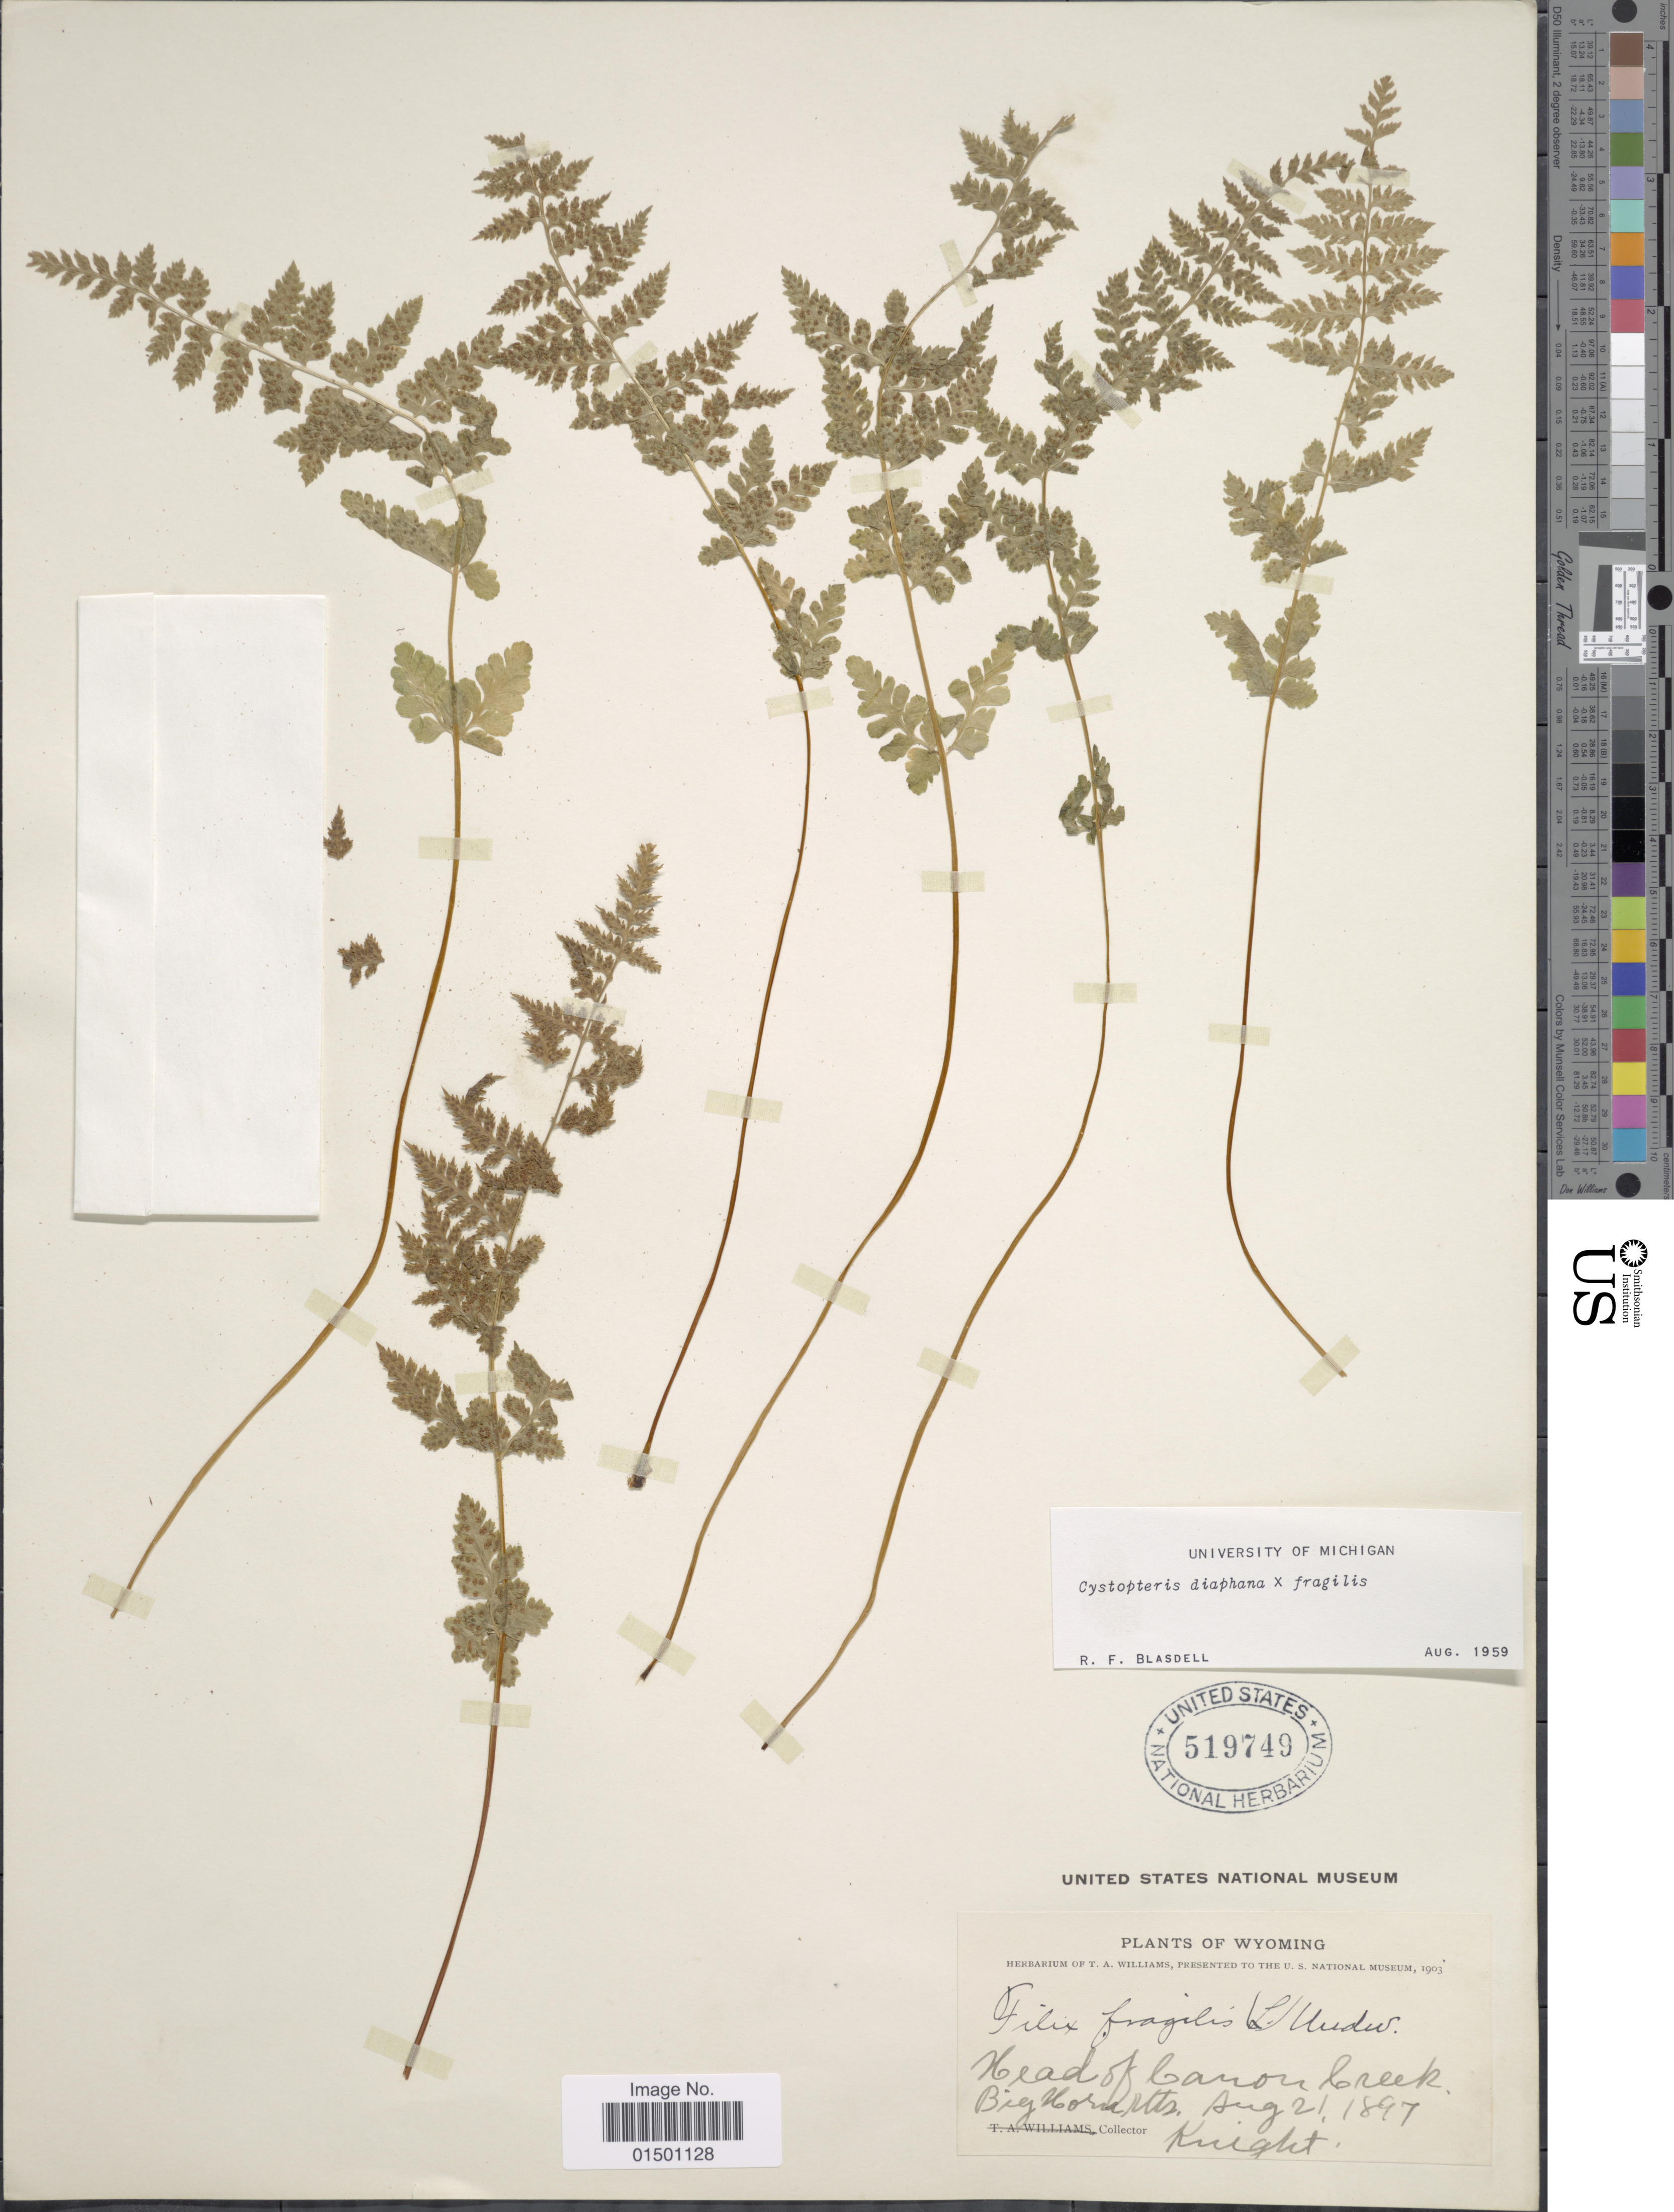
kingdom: Plantae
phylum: Tracheophyta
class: Polypodiopsida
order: Polypodiales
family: Cystopteridaceae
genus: Cystopteris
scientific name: Cystopteris diaphana x C. fragilis (L.) Bernh.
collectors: -. Knight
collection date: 1897-08-21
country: United States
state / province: Wyoming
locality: Head of Canon Creek, big Horn Mts.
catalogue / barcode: US 519749